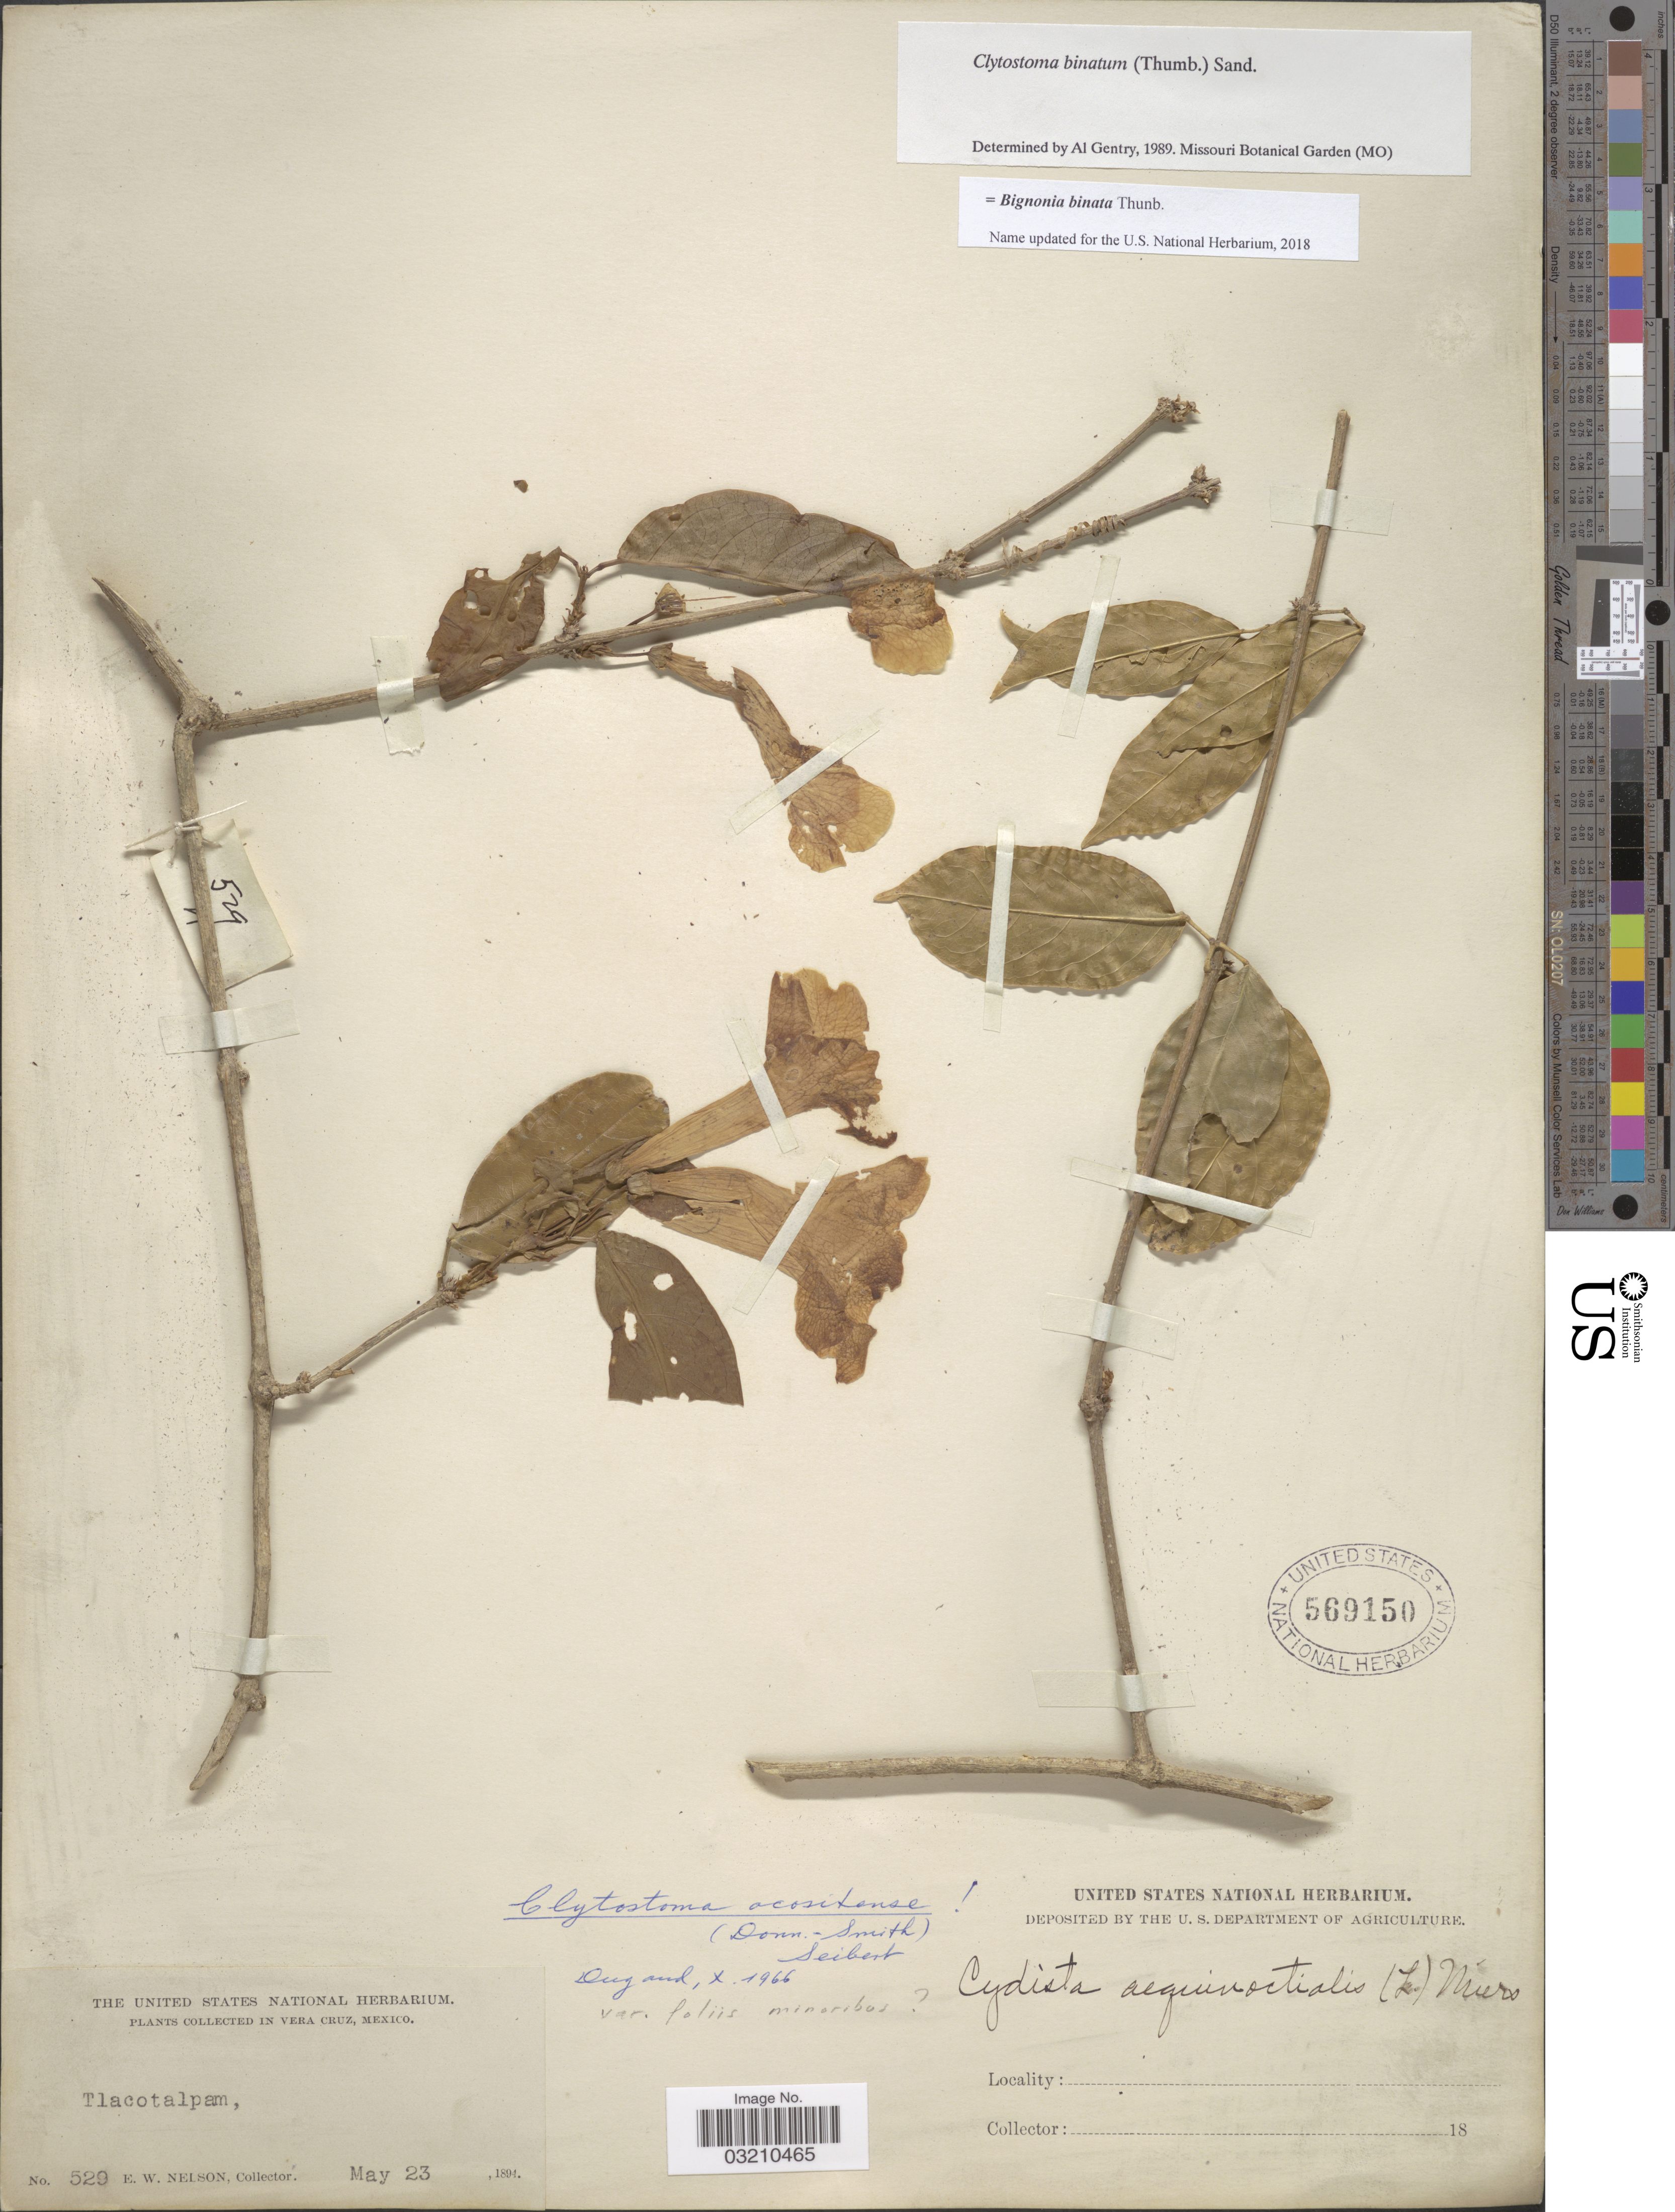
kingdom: Plantae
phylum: Tracheophyta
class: Magnoliopsida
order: Lamiales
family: Bignoniaceae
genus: Bignonia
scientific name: Bignonia binata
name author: Thunb.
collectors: E. W. Nelson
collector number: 529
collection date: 1894-05-23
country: Mexico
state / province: Veracruz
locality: Vera Cruz. Tlacotalpam.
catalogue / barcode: US 569150